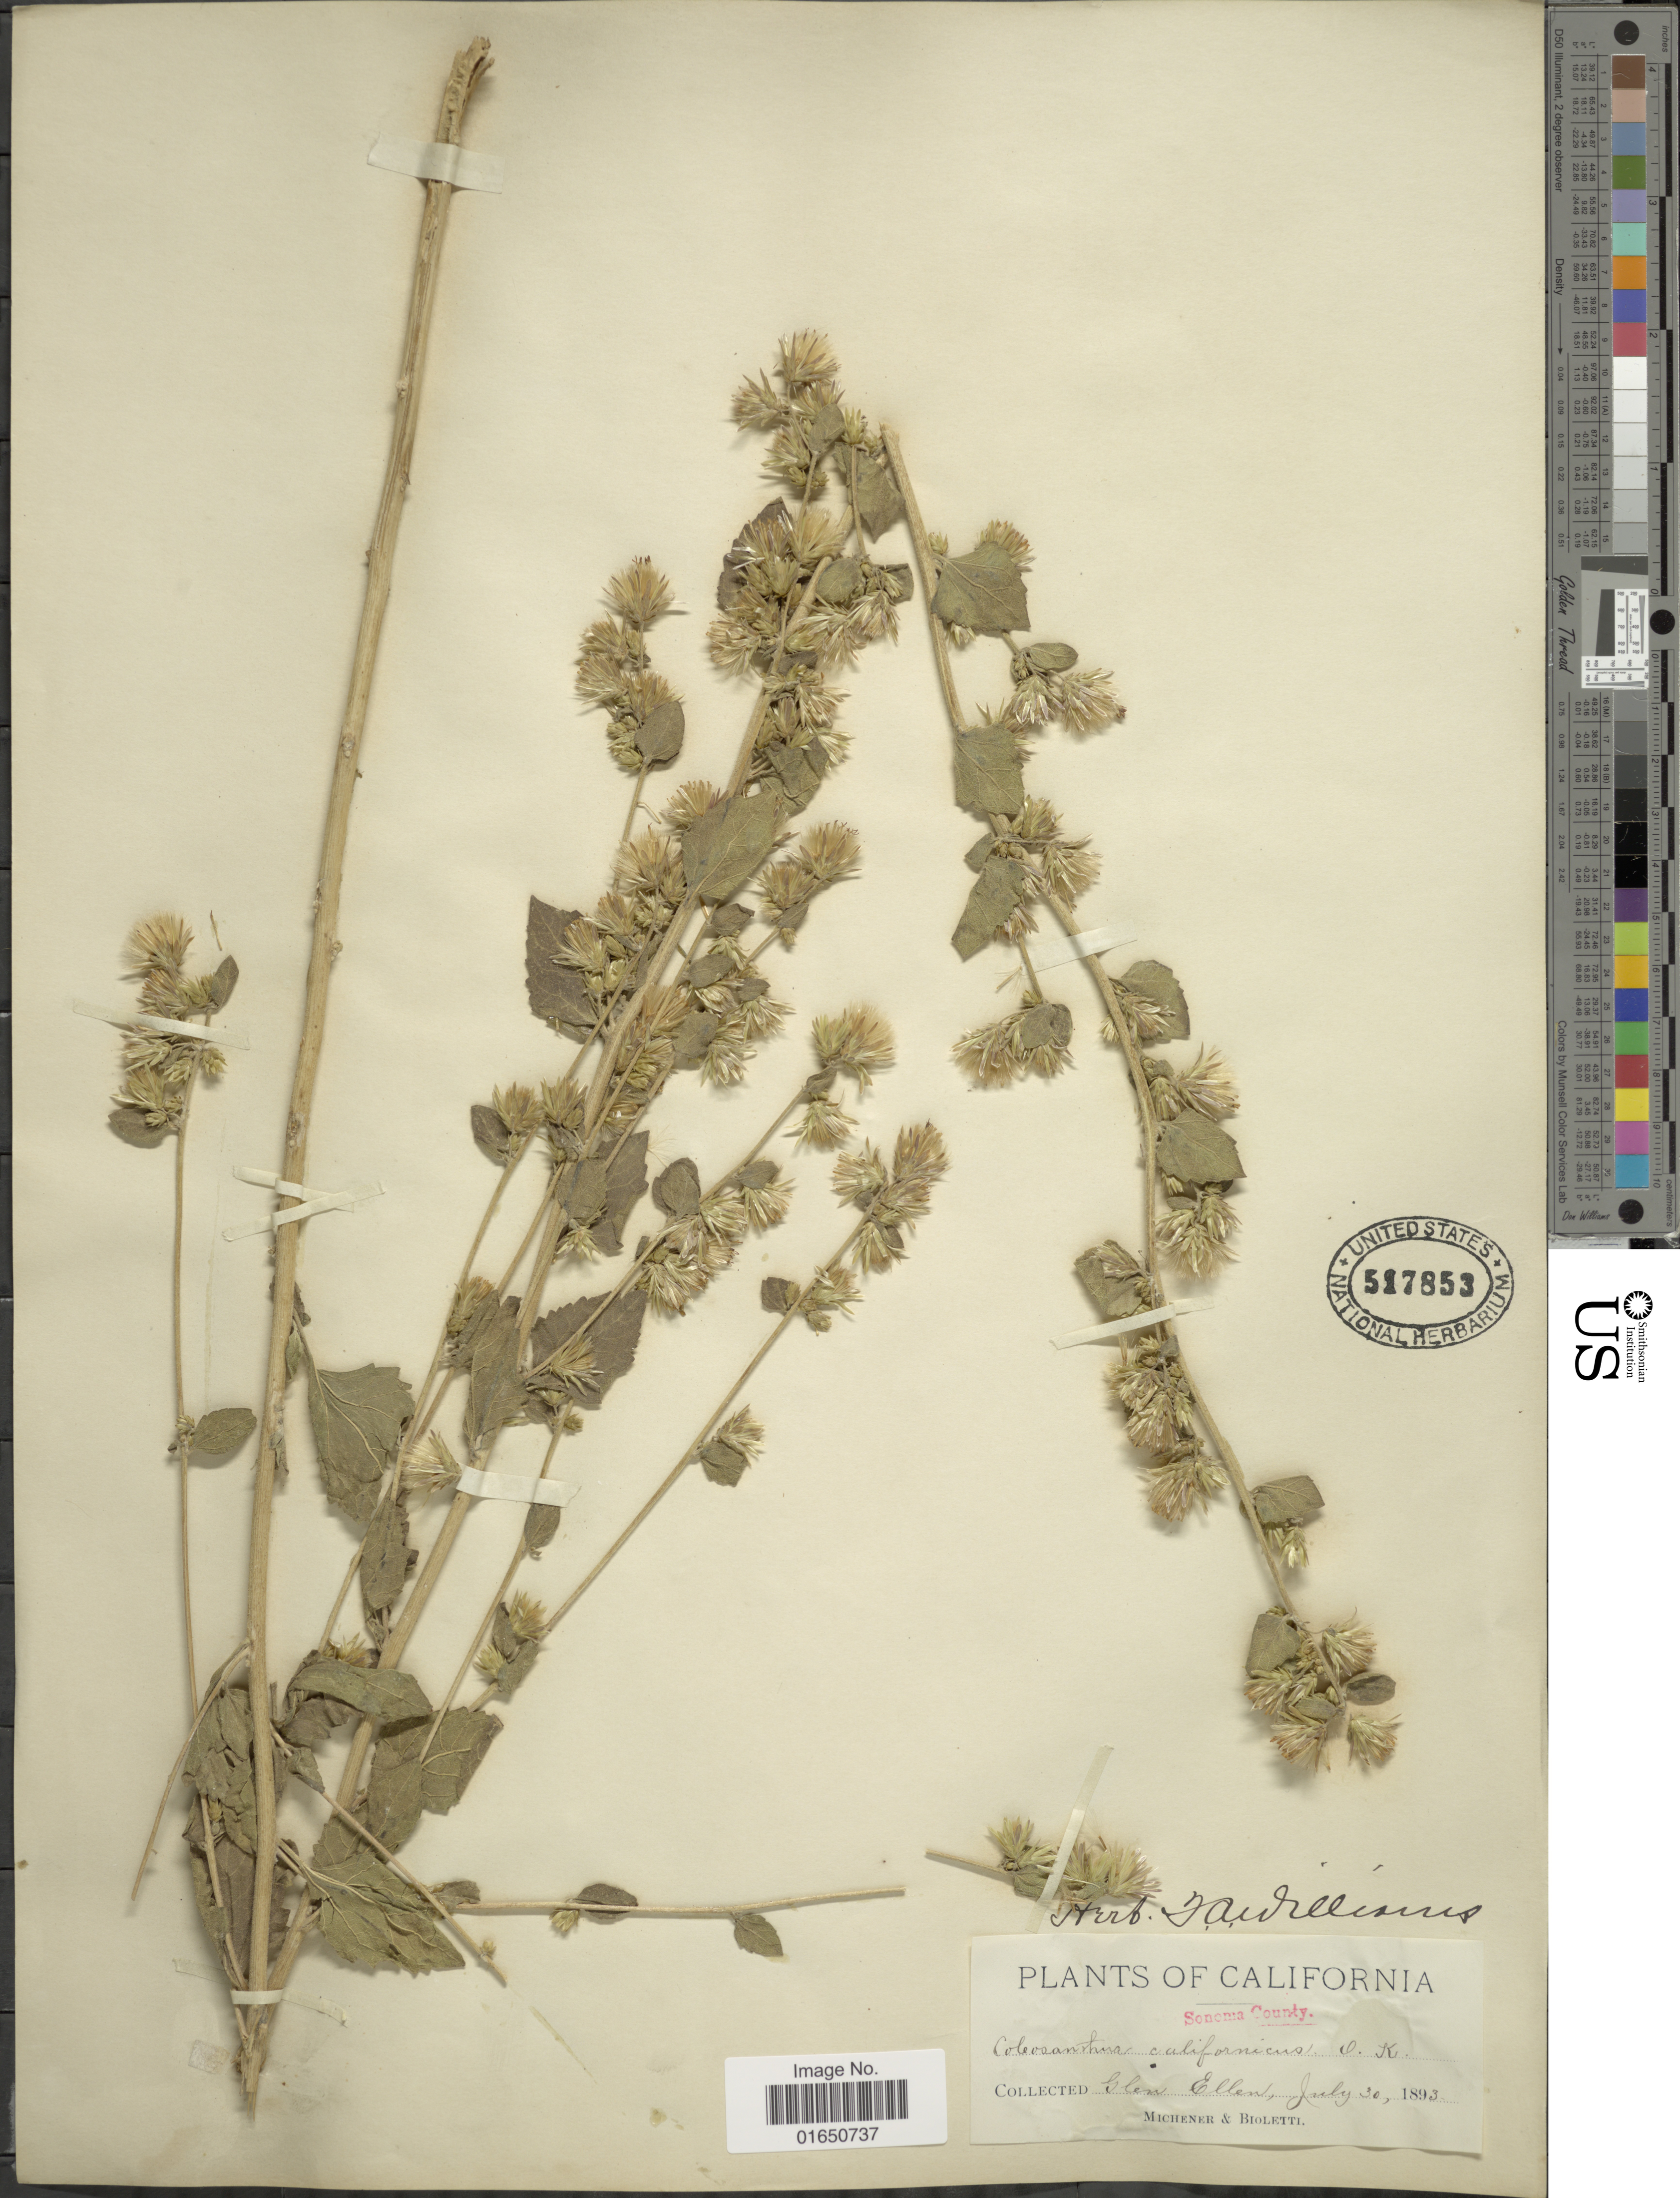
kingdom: Plantae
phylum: Tracheophyta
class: Magnoliopsida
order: Asterales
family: Asteraceae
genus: Brickellia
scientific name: Brickellia californica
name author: (Torr. & A. Gray) A. Gray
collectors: -. Michener & -- Bioletti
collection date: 1893-07-30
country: United States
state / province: California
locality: Glen Ellen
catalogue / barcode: US 517853